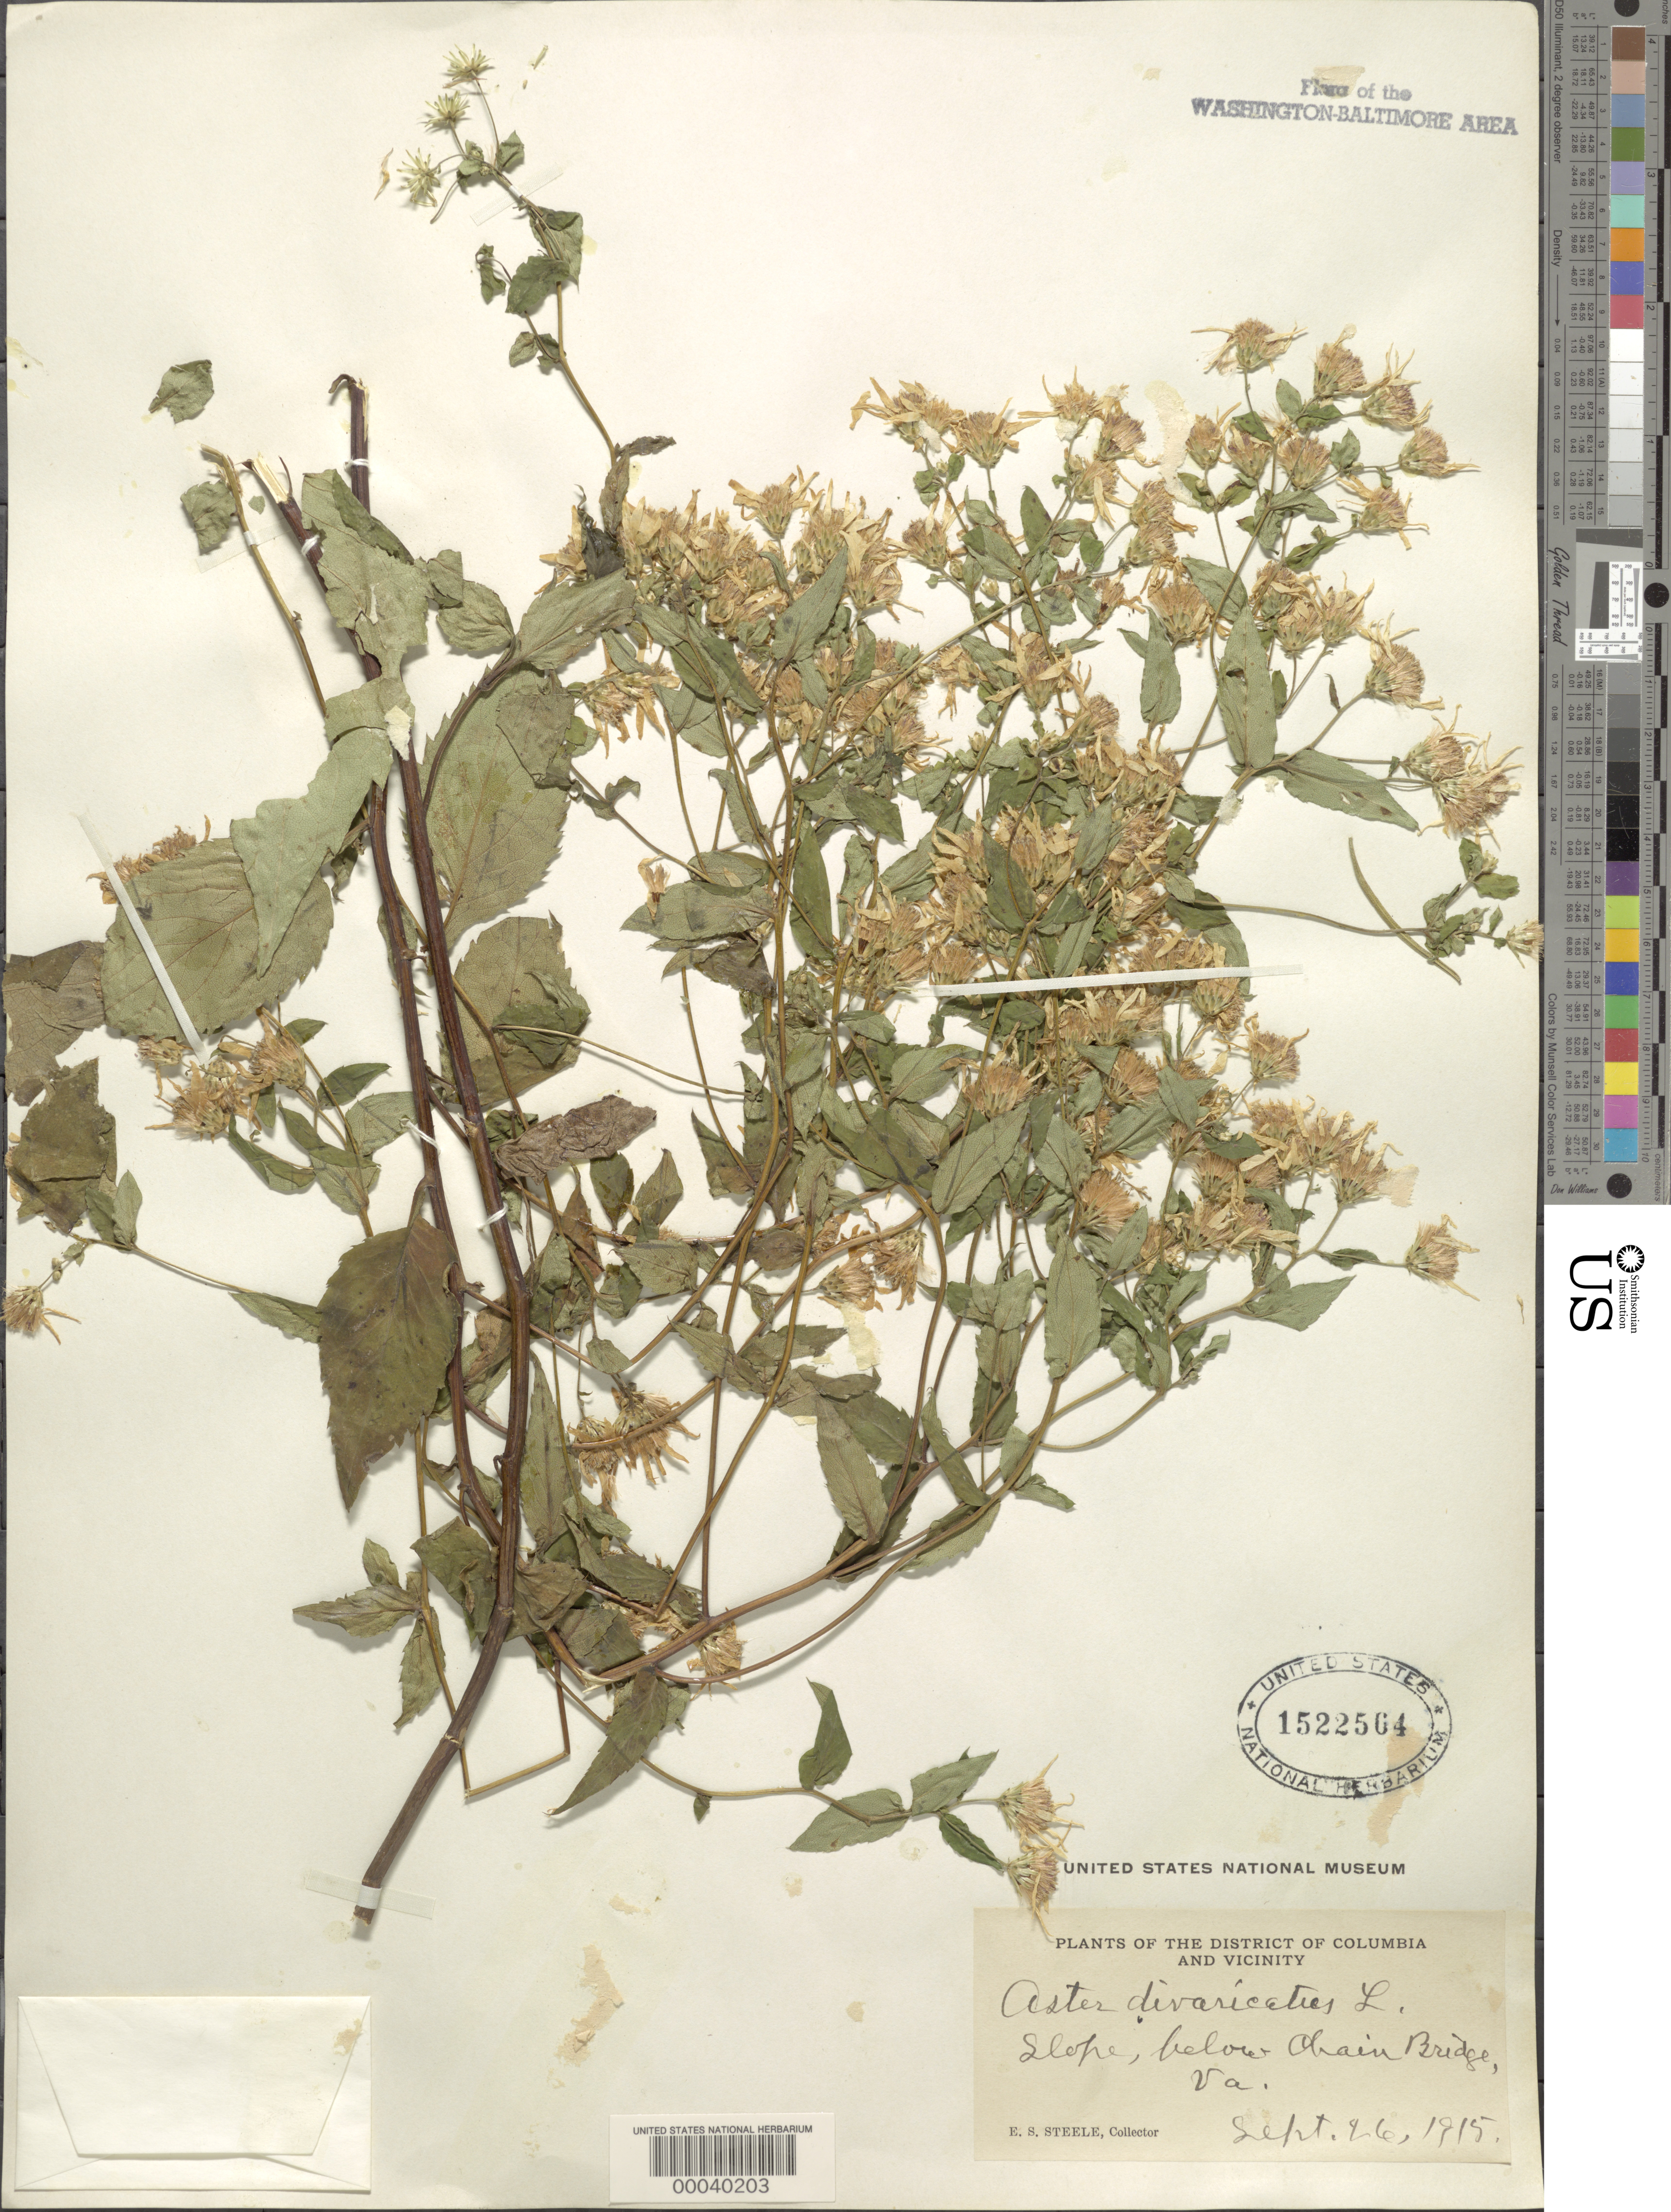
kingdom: Plantae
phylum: Tracheophyta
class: Magnoliopsida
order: Asterales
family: Asteraceae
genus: Eurybia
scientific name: Eurybia divaricata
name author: (L.) G.L. Nesom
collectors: E. Steele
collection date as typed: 26 Sep 1915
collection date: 1915-09-26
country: United States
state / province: Virginia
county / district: Fairfax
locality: Below Chain Bridge C. & O. Canal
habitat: Bluffs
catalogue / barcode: US 1522564